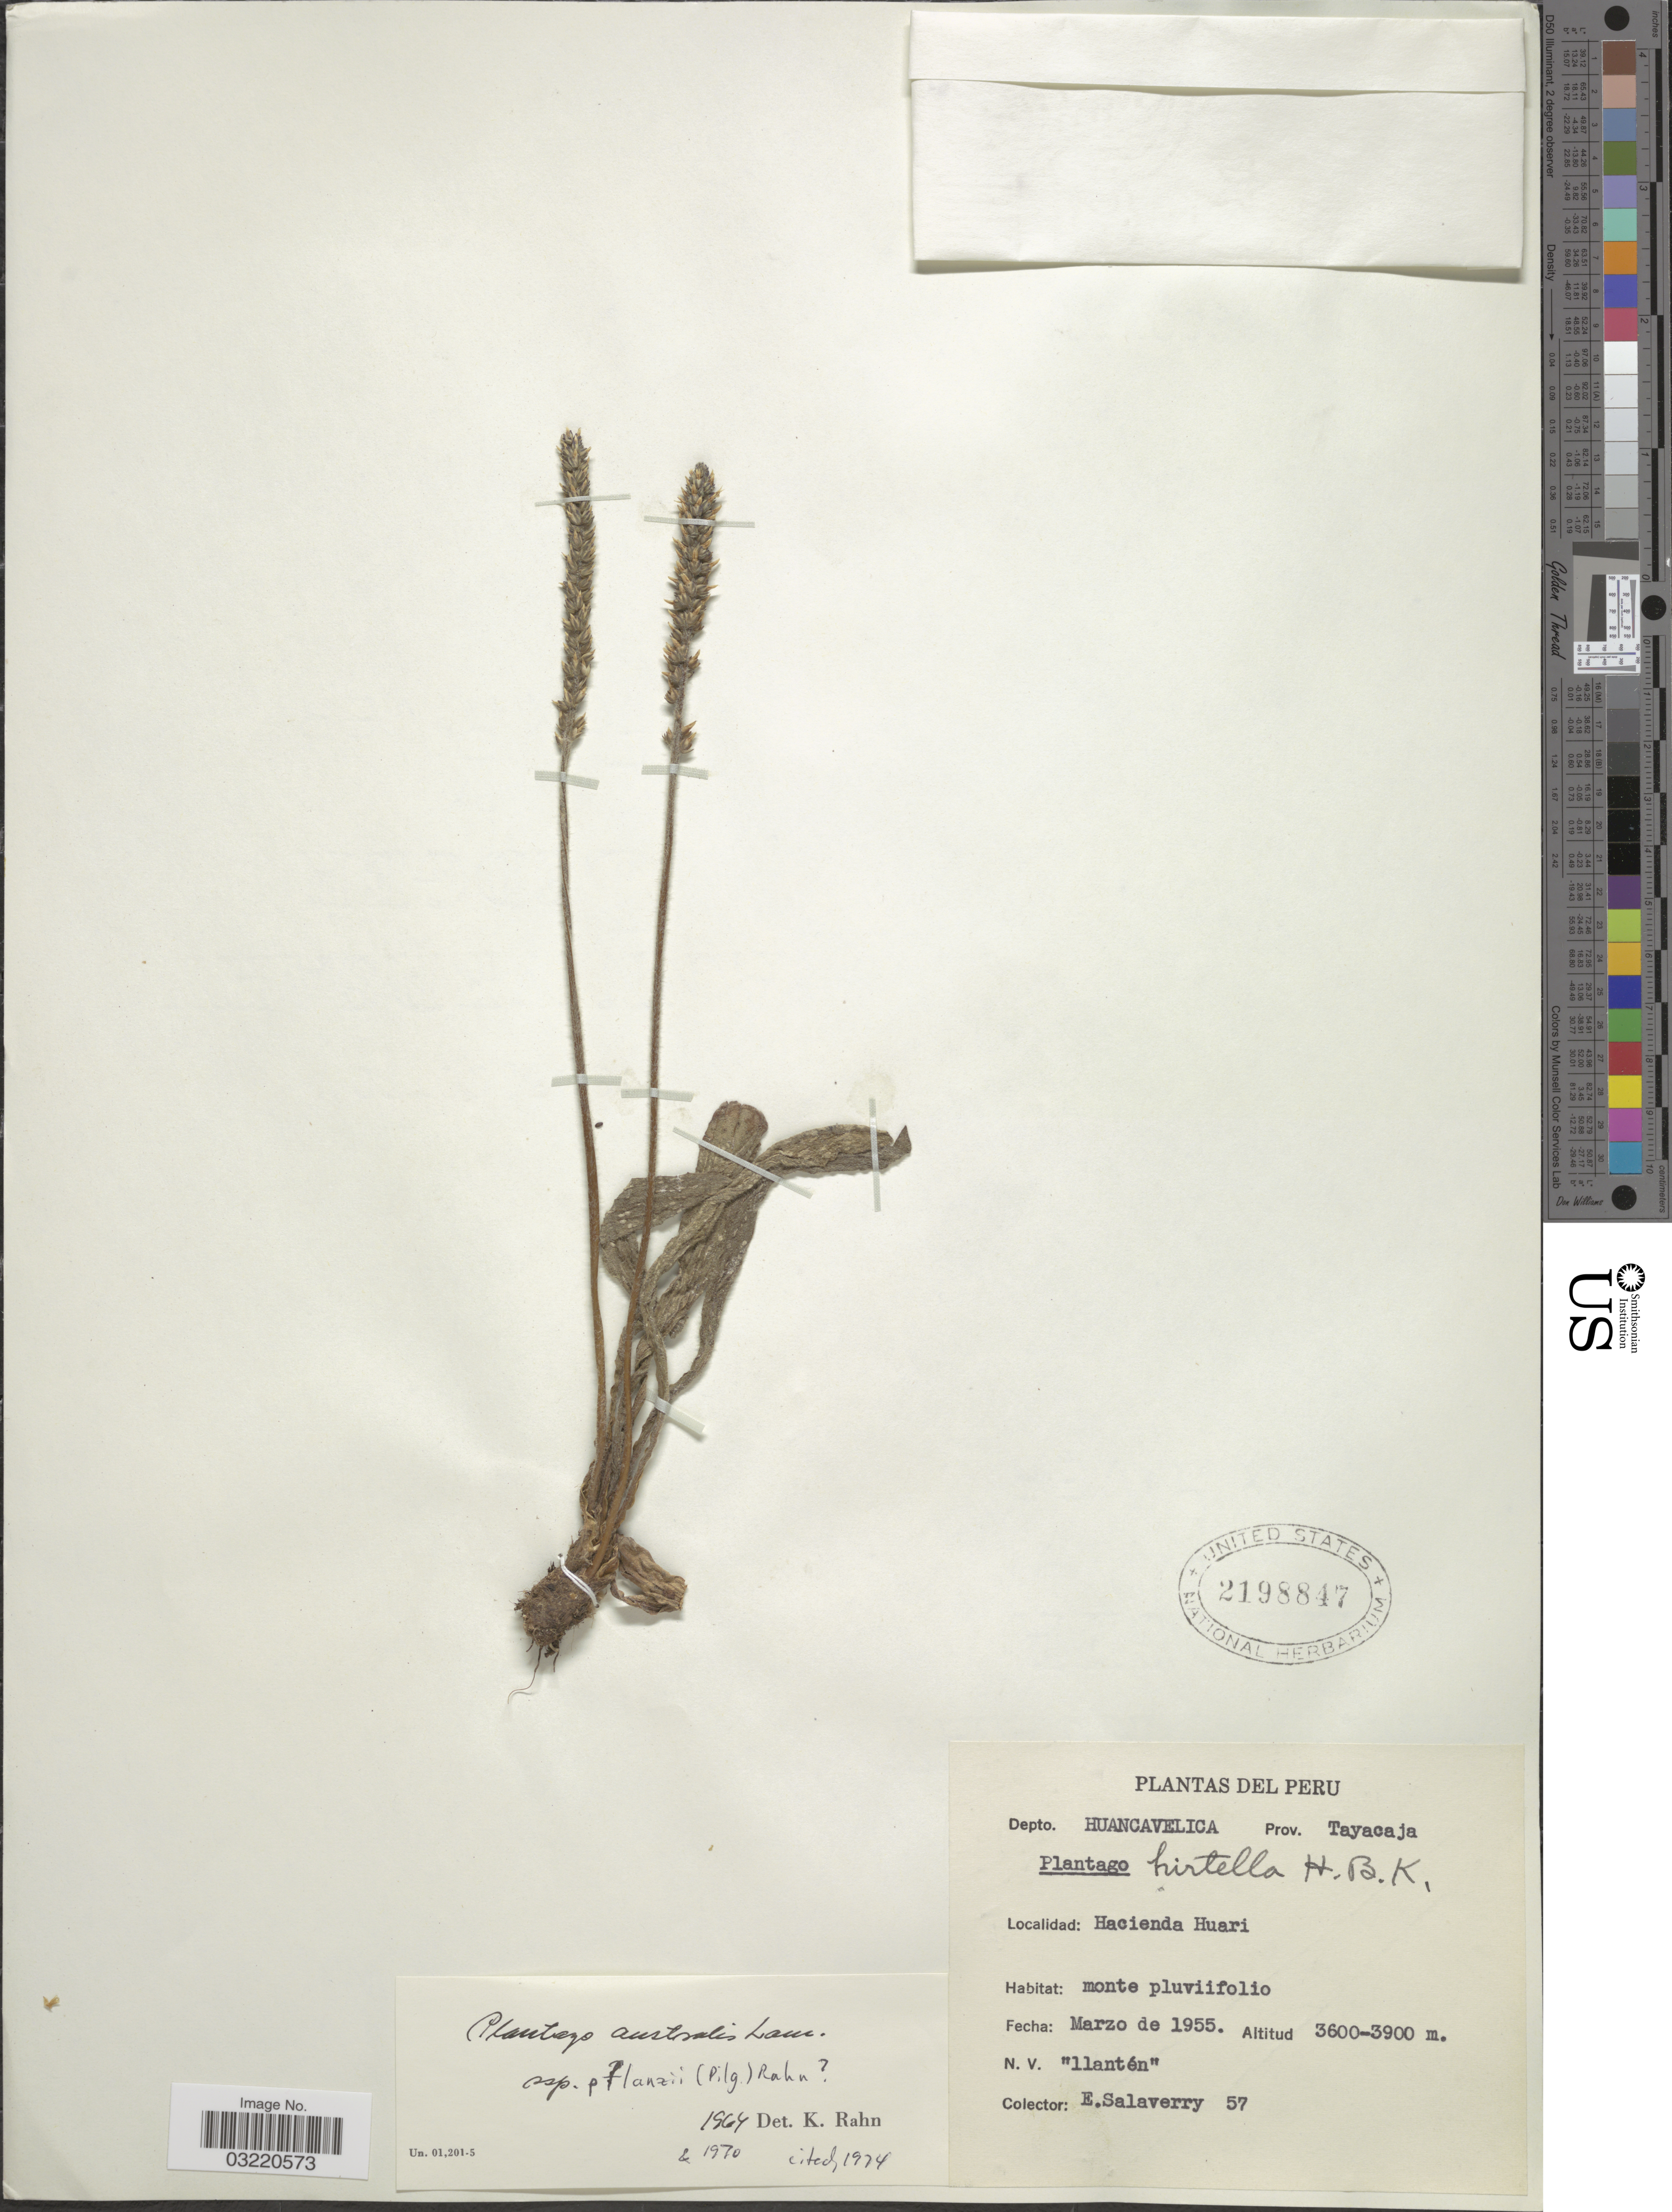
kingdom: Plantae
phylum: Tracheophyta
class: Magnoliopsida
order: Lamiales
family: Plantaginaceae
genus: Plantago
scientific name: Plantago pflanzii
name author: (Pilg.) Rahn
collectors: E. Salaverry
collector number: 57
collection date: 1955-03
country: Peru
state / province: Huancavelica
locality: Depto. Huancavelica. Tayacaja. Hacienda Huari.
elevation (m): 3600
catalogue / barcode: US 2198847